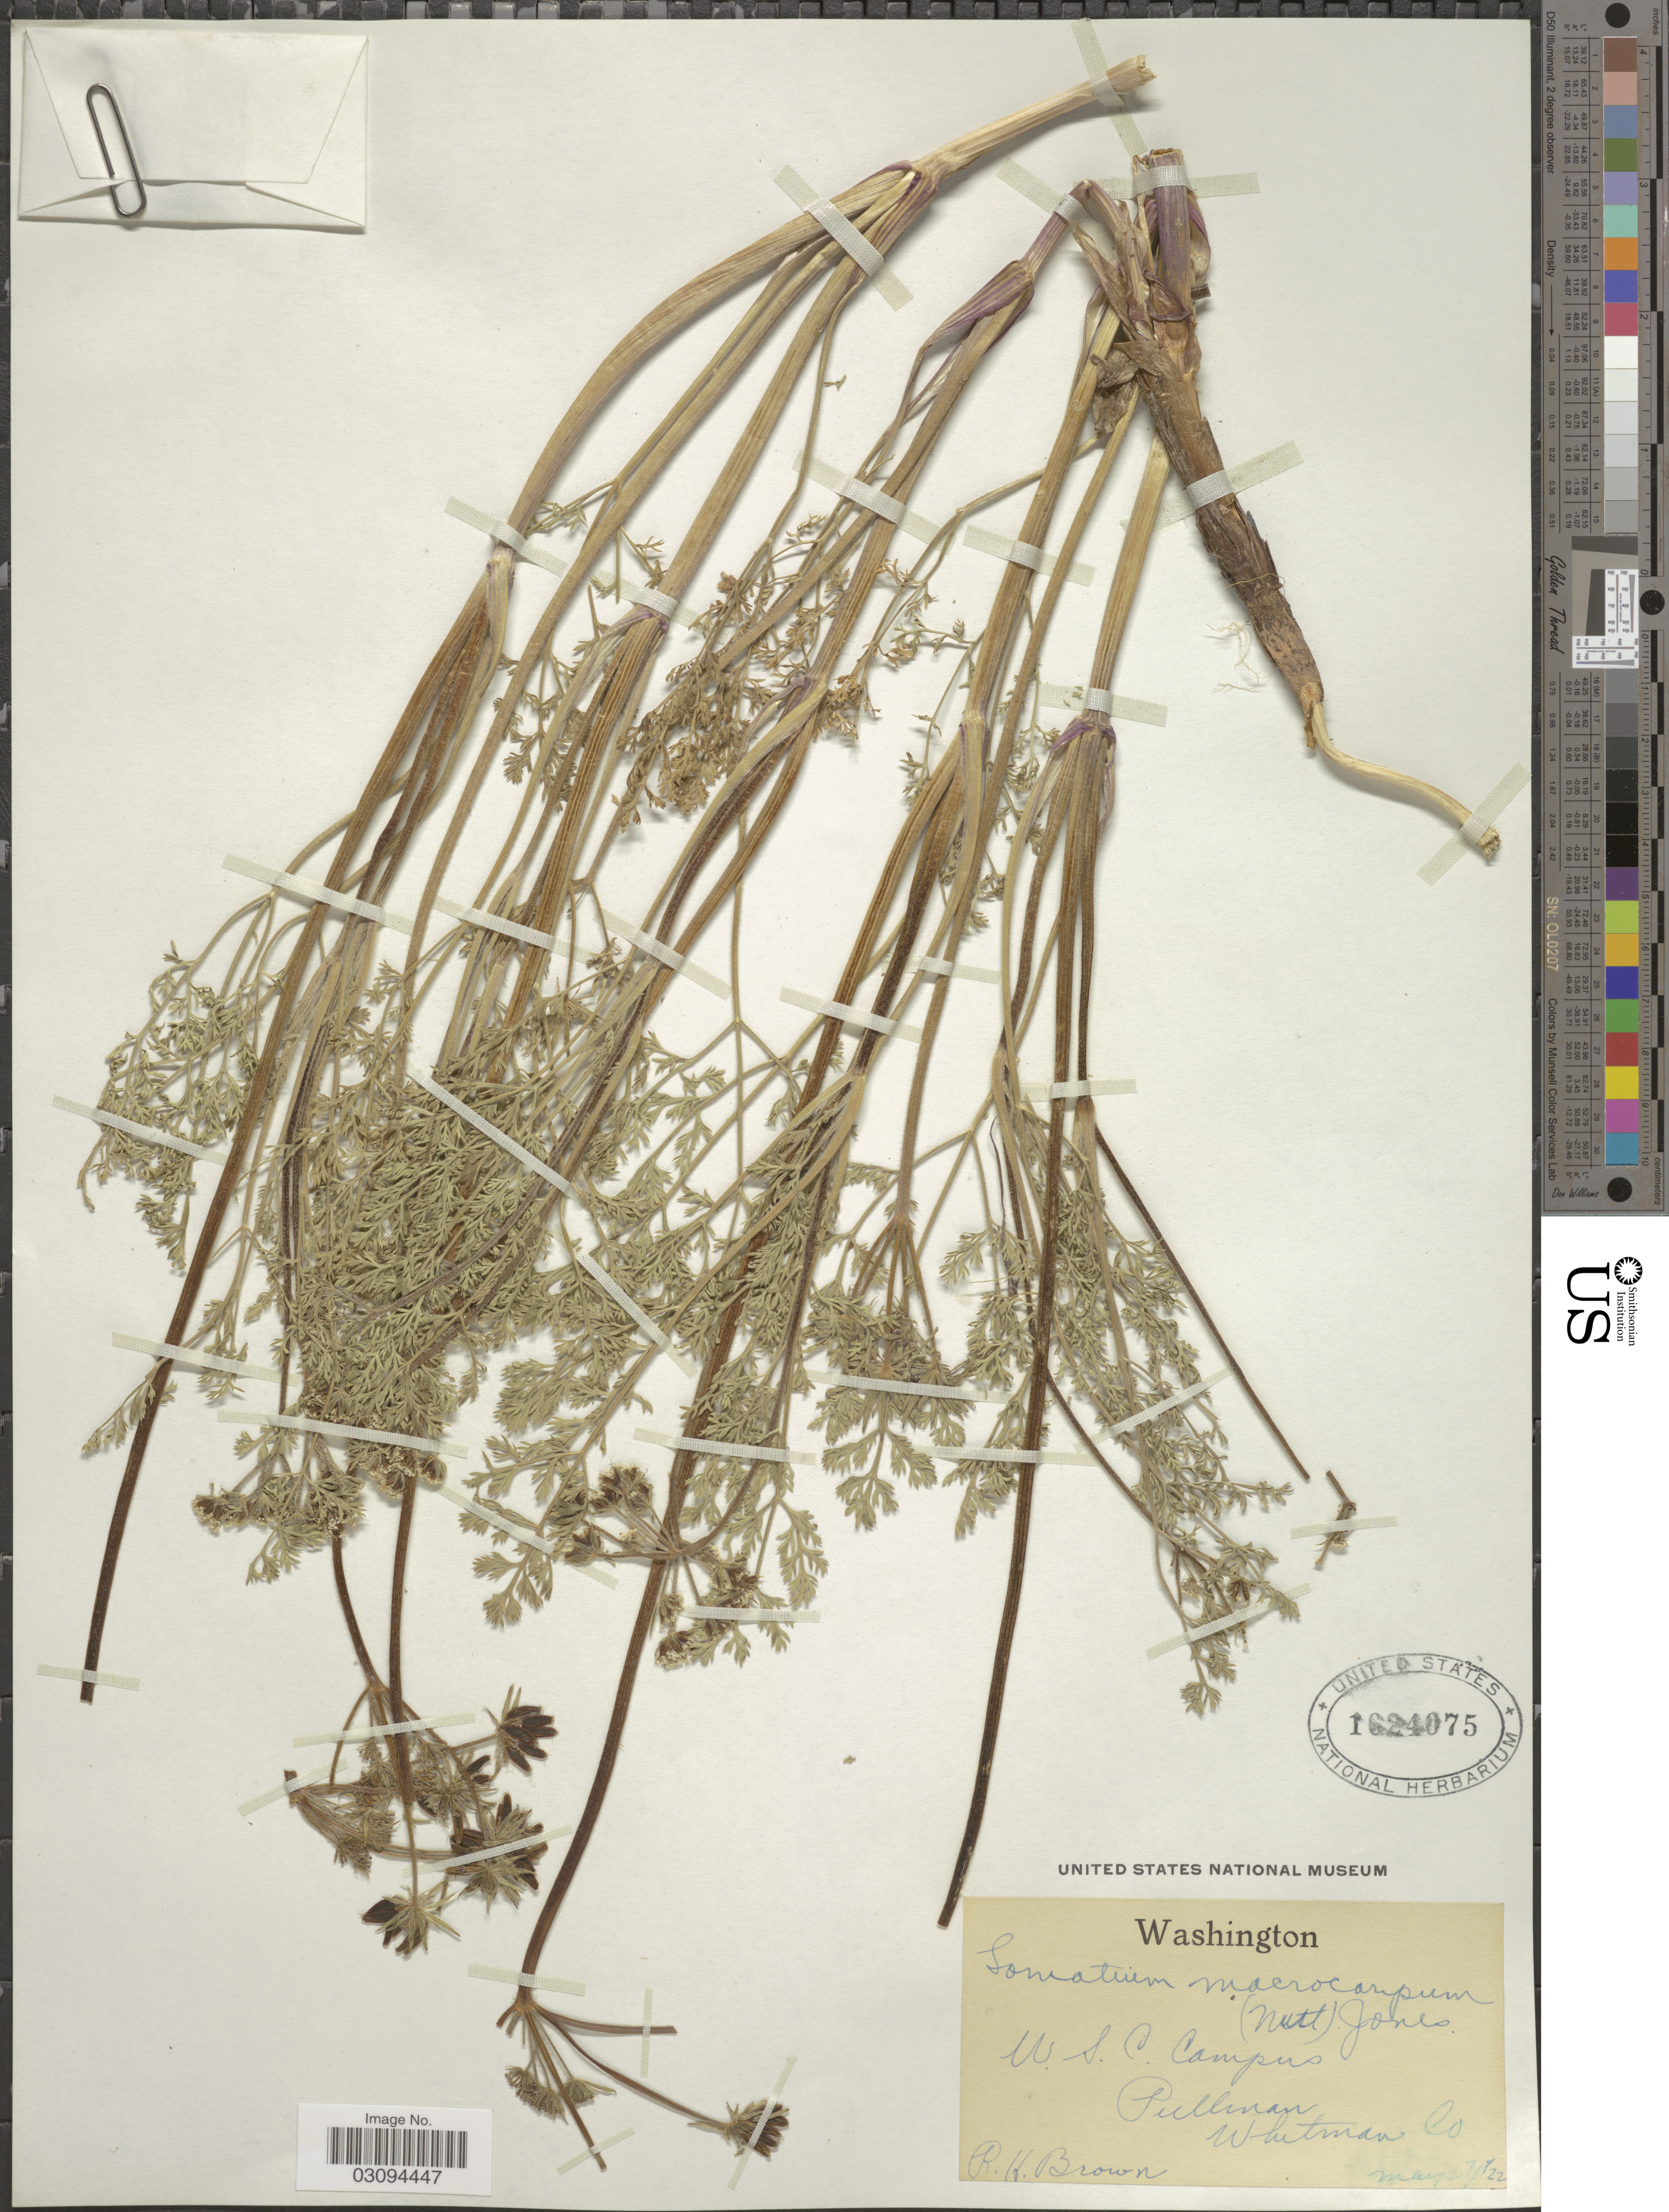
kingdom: Plantae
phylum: Tracheophyta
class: Magnoliopsida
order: Apiales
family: Apiaceae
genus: Lomatium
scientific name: Lomatium macrocarpum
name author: (Hook. et al.) J.M. Coult. & Rose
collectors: R. Brown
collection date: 1922-05-27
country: United States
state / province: Washington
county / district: Whitman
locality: W.S.C. Campus. Pullman. Whitman Co.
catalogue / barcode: US 1624075